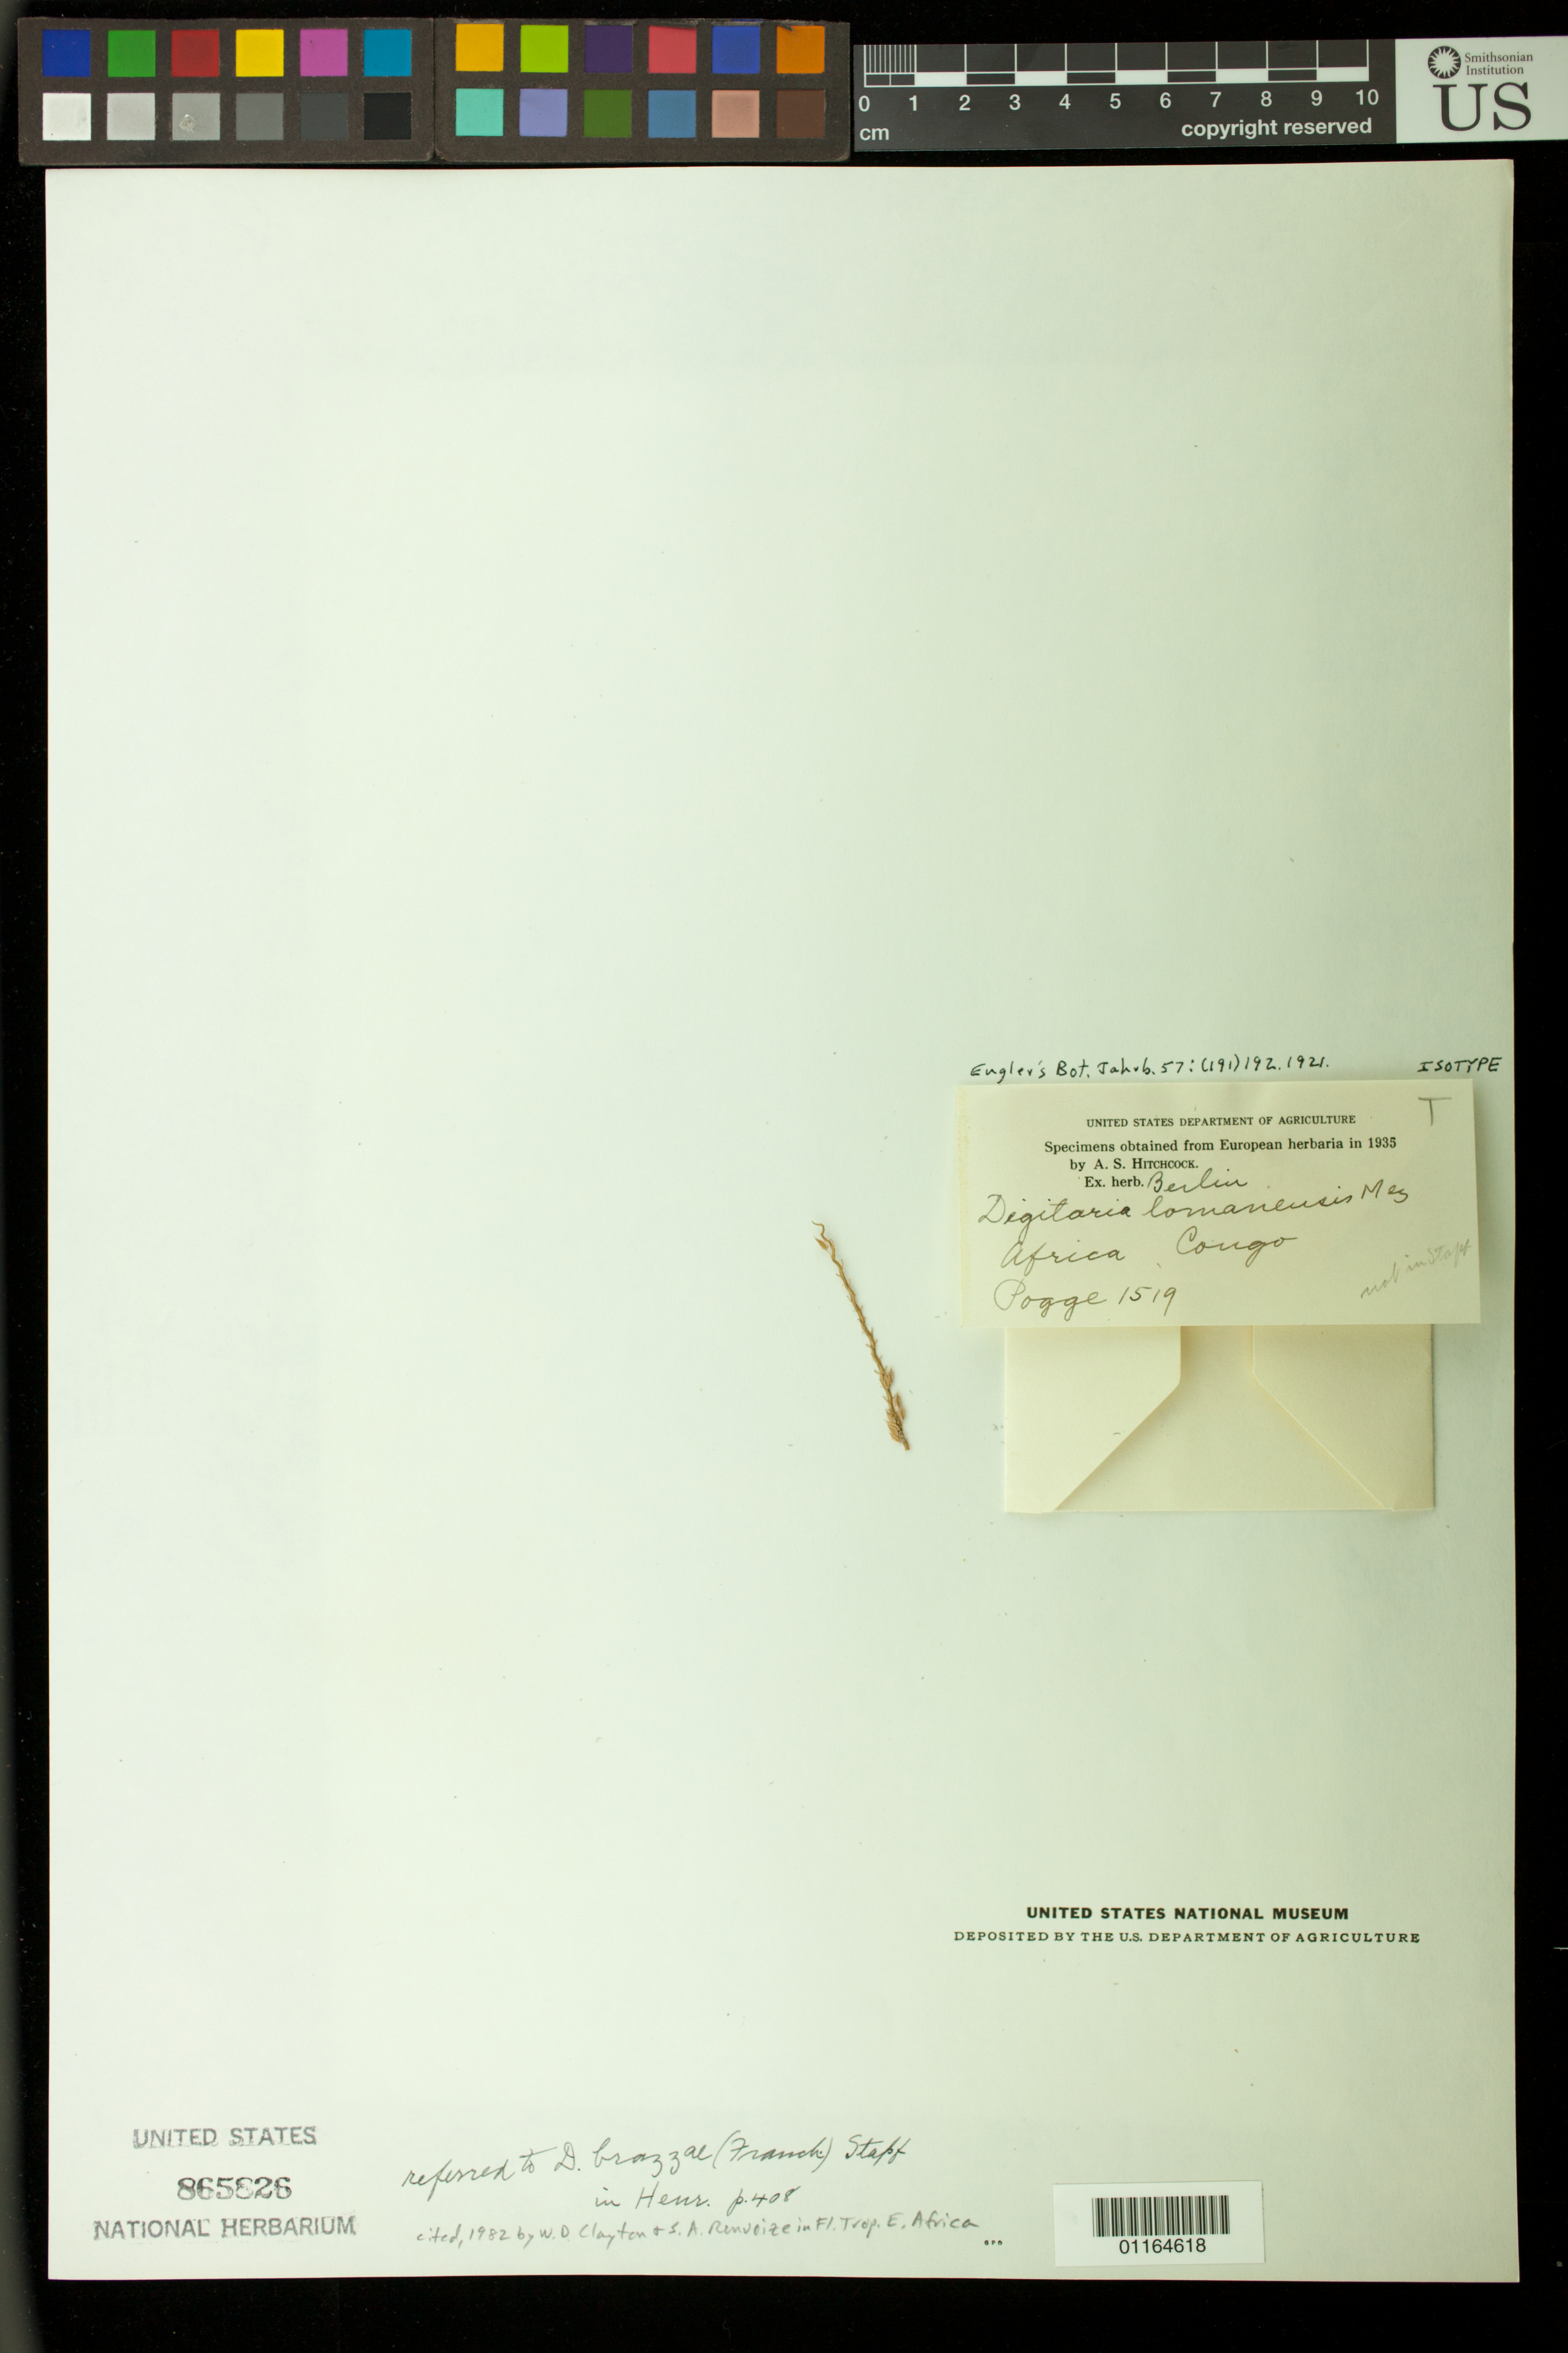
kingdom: Plantae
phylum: Tracheophyta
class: Liliopsida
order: Poales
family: Poaceae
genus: Digitaria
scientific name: Digitaria lomanensis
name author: Mez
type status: Type Collection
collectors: -. Pogge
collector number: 1519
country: Congo, Democratic Republic of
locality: Congo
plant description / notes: Fragmentary material of type specimen ex herb. Berlin. Locality not explicit in protologue or on specimen, but epithet "lomanensis" presumably derived from Lomani [Lomami], a locality now in the Democratic Republic of the Congo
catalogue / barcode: US 865826